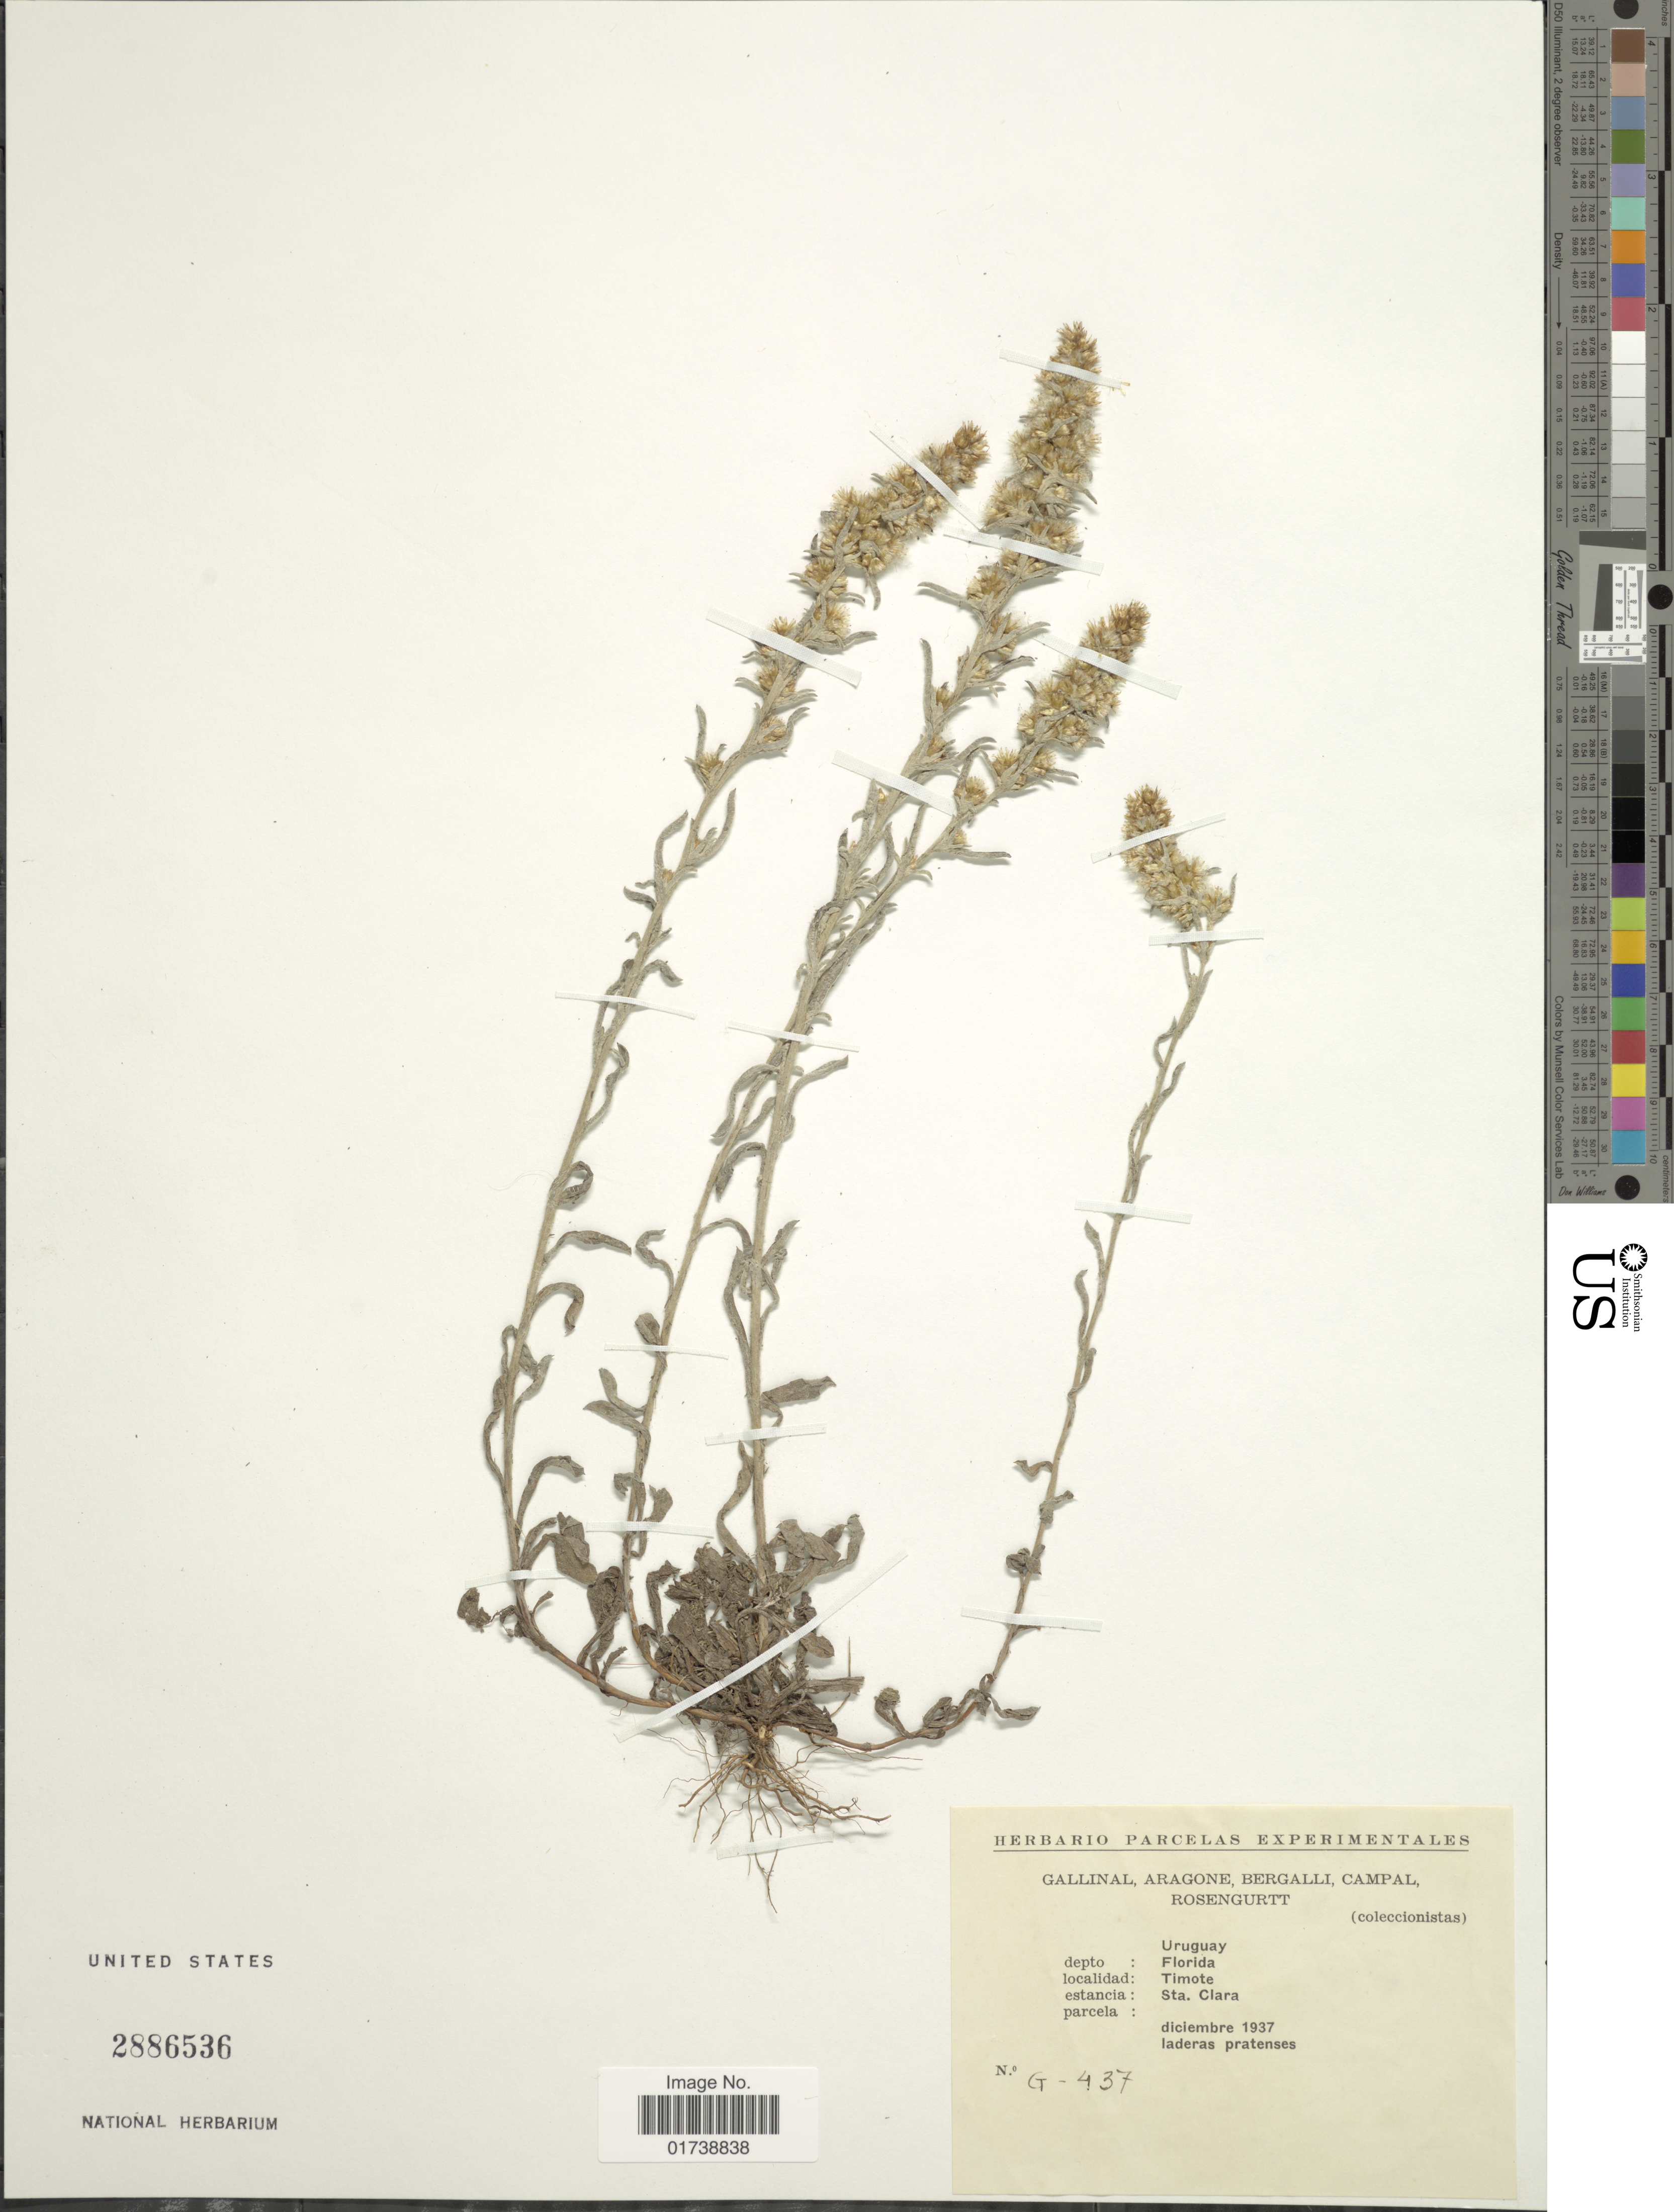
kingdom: Plantae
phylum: Tracheophyta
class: Magnoliopsida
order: Asterales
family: Asteraceae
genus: Gamochaeta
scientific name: Gamochaeta sp.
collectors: -. Gallinal, -- Aragone, -- Bergalli, -- Campal & Rosengurtt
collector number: G-437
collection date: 1937-12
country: Uruguay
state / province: Florida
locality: Timote. Estancia Sta. Clara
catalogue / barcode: US 2886536